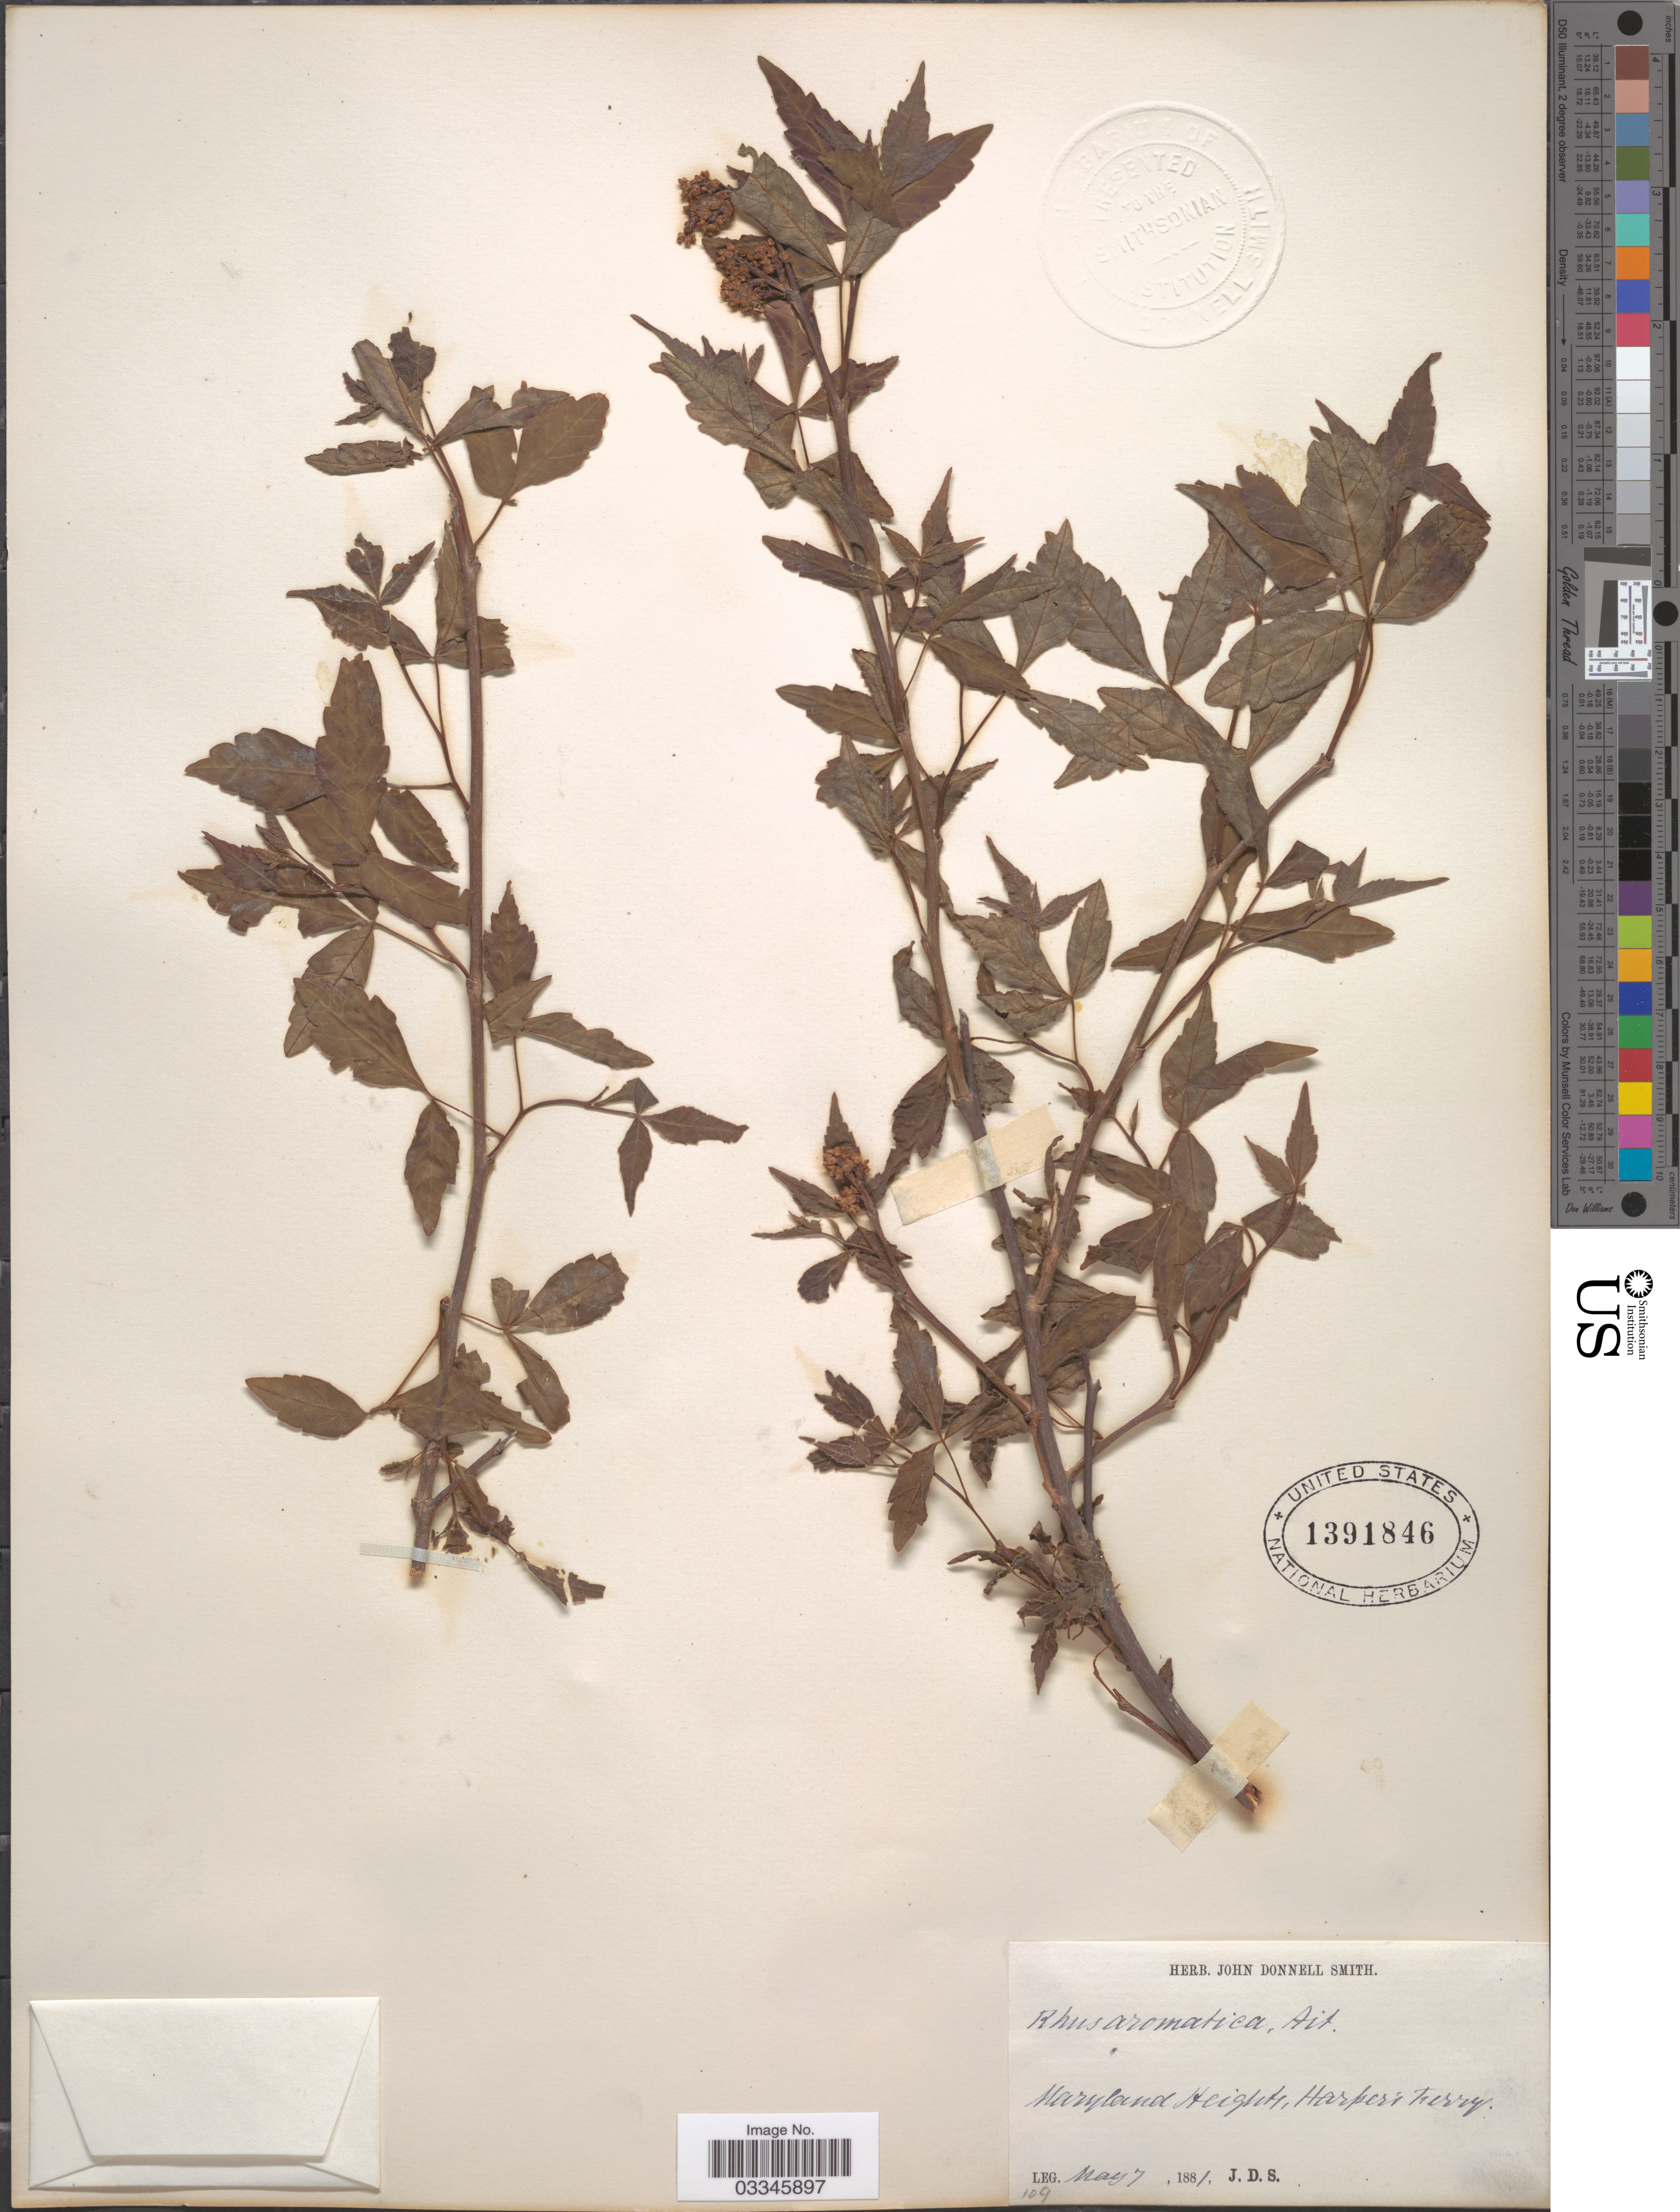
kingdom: Plantae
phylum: Tracheophyta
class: Magnoliopsida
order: Sapindales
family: Anacardiaceae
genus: Rhus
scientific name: Rhus crenata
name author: Thunb.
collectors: J. Donnell Smith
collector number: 109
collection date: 1881-05-07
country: United States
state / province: Maryland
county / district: Washngton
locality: Maryland Heights, Harper's Ferry.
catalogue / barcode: US 1391846